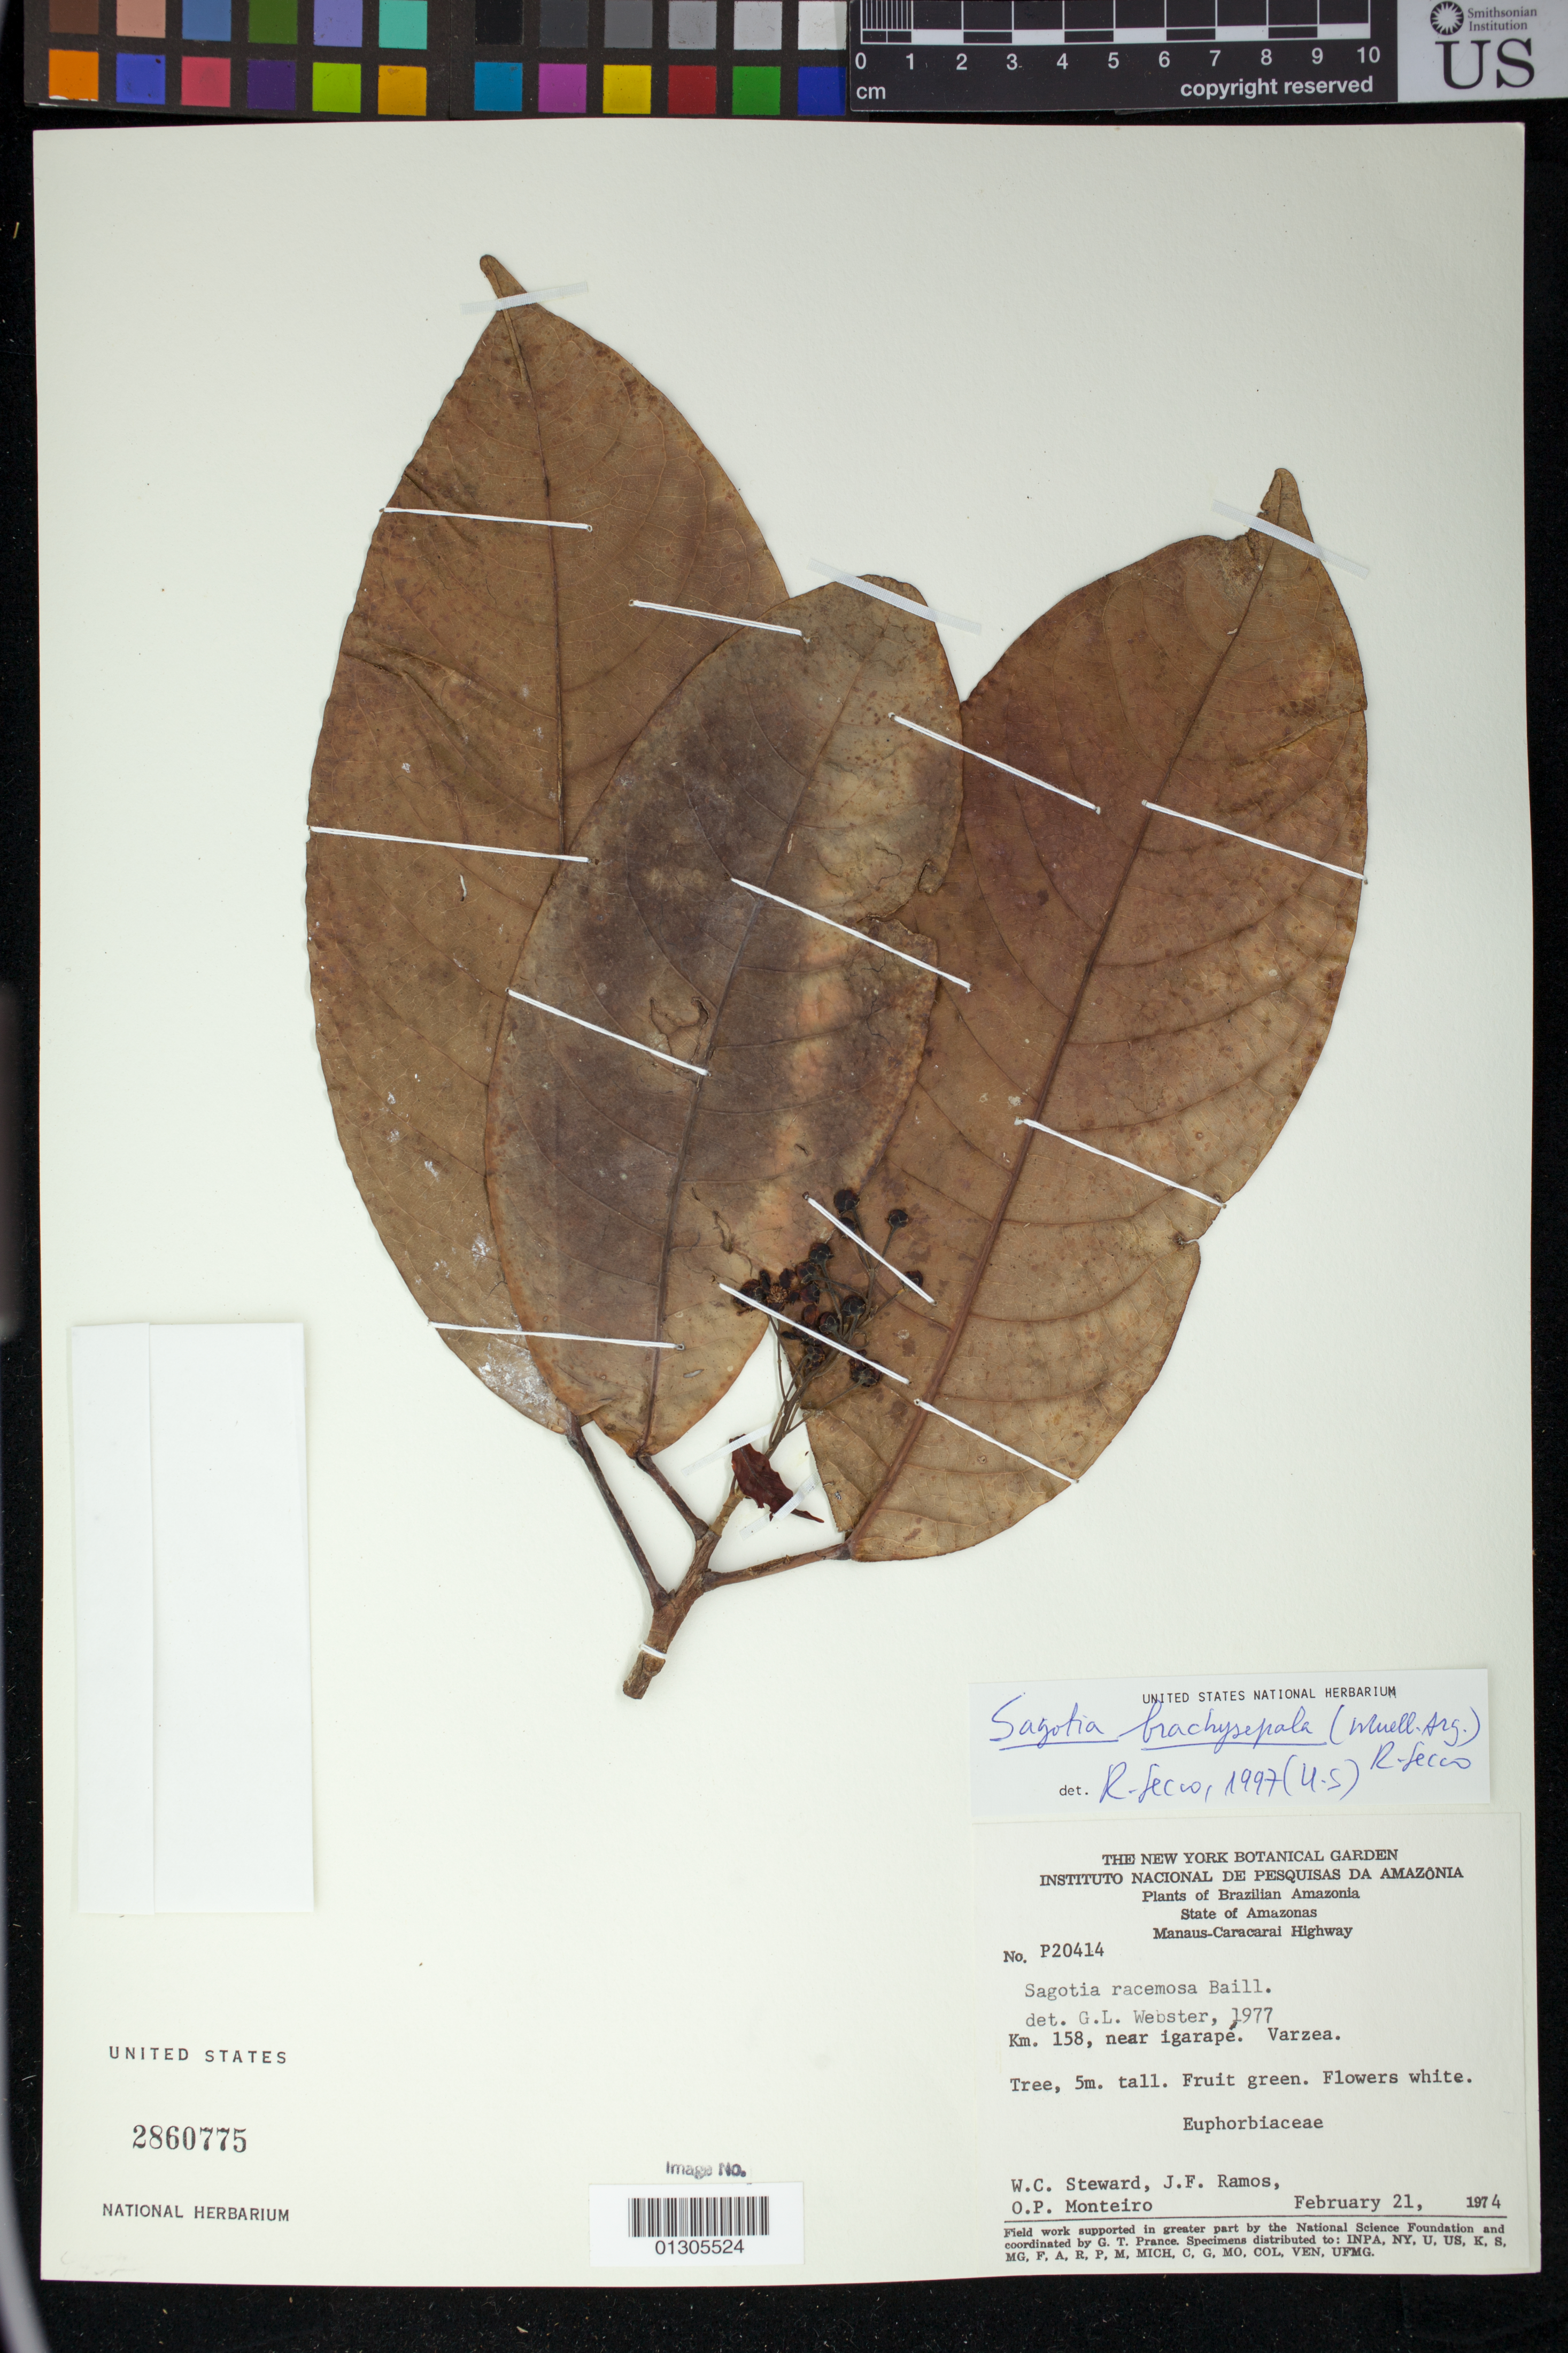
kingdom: Plantae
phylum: Tracheophyta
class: Magnoliopsida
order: Malpighiales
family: Euphorbiaceae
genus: Sagotia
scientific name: Sagotia racemosa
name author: Baill.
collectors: W. C. Steward, J. F. Ramos & O. P. Monteiro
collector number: P20414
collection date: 1974-02-21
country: Brazil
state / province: Amazonas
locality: Manaus-Caracarai Highway Km. 158, near igarapé. Varzea.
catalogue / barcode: US 2860775